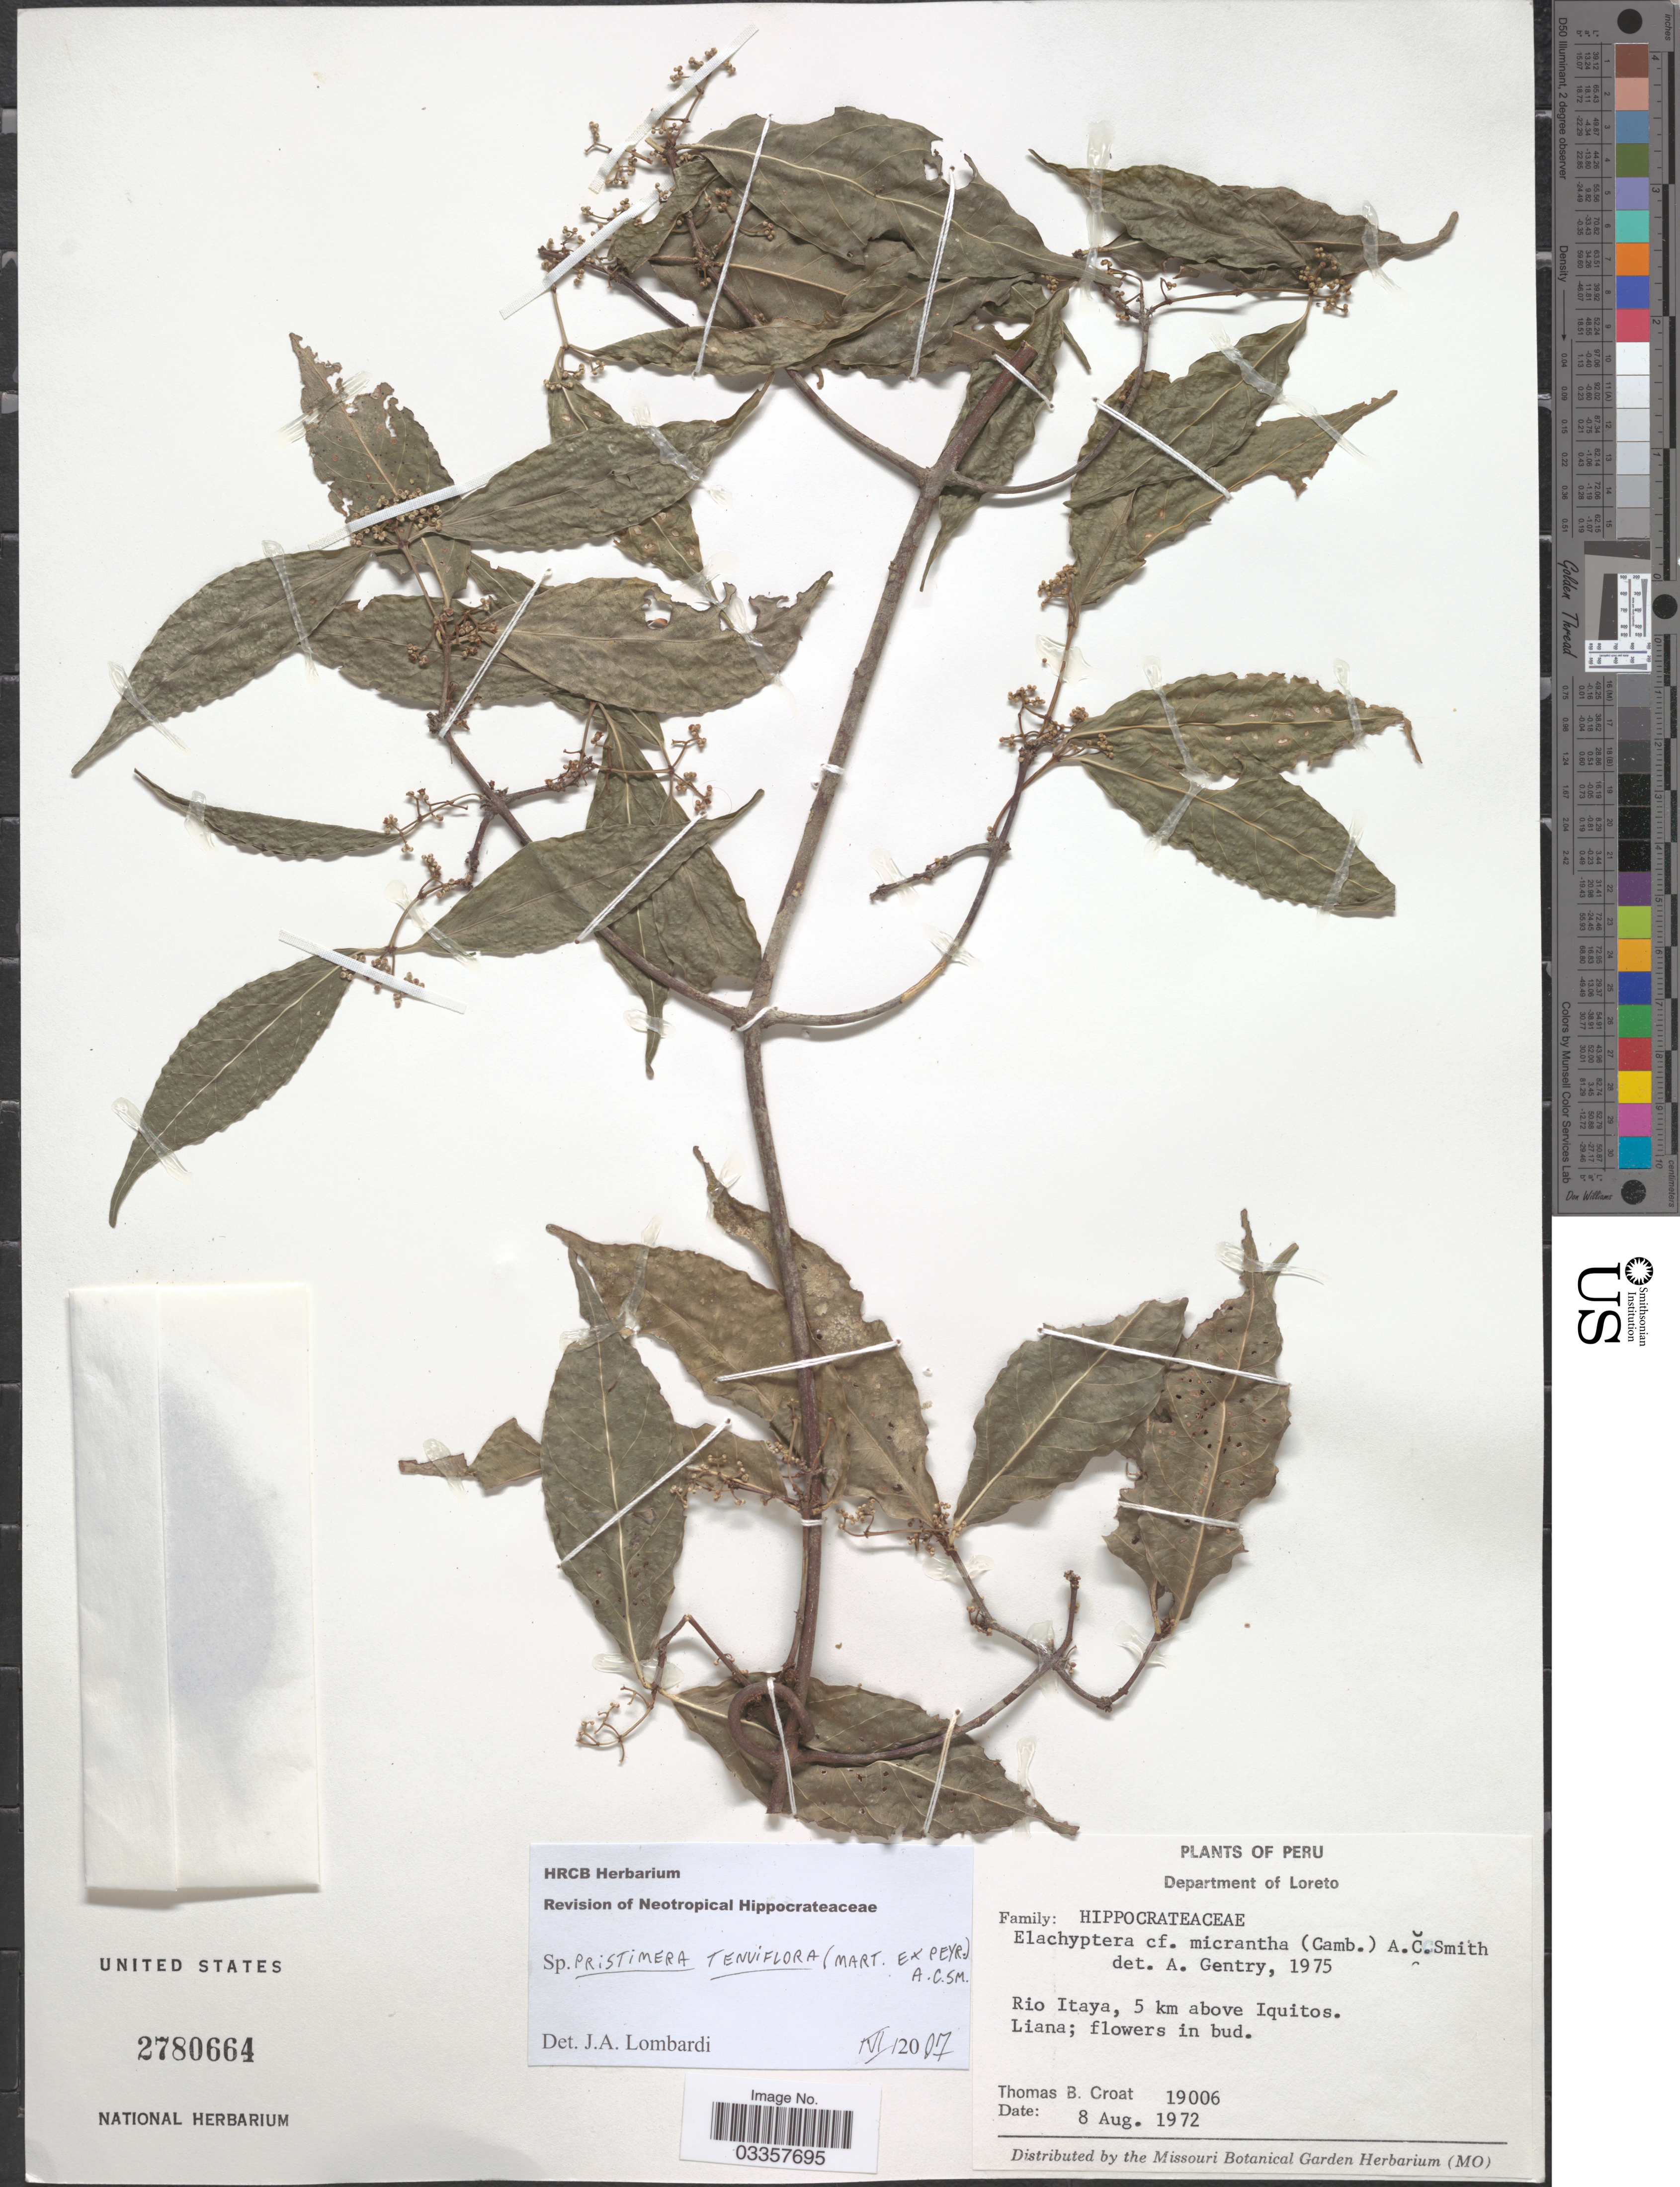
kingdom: Plantae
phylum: Tracheophyta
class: Magnoliopsida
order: Celastrales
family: Celastraceae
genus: Pristimera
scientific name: Pristimera tenuiflora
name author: (Mart. ex Peyr.) A.C. Sm.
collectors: T. B. Croat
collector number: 19006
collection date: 1972-08-08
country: Peru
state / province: Loreto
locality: Department of Loreto. Rio Itaya, 5 km above Iquitos.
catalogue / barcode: US 2780664